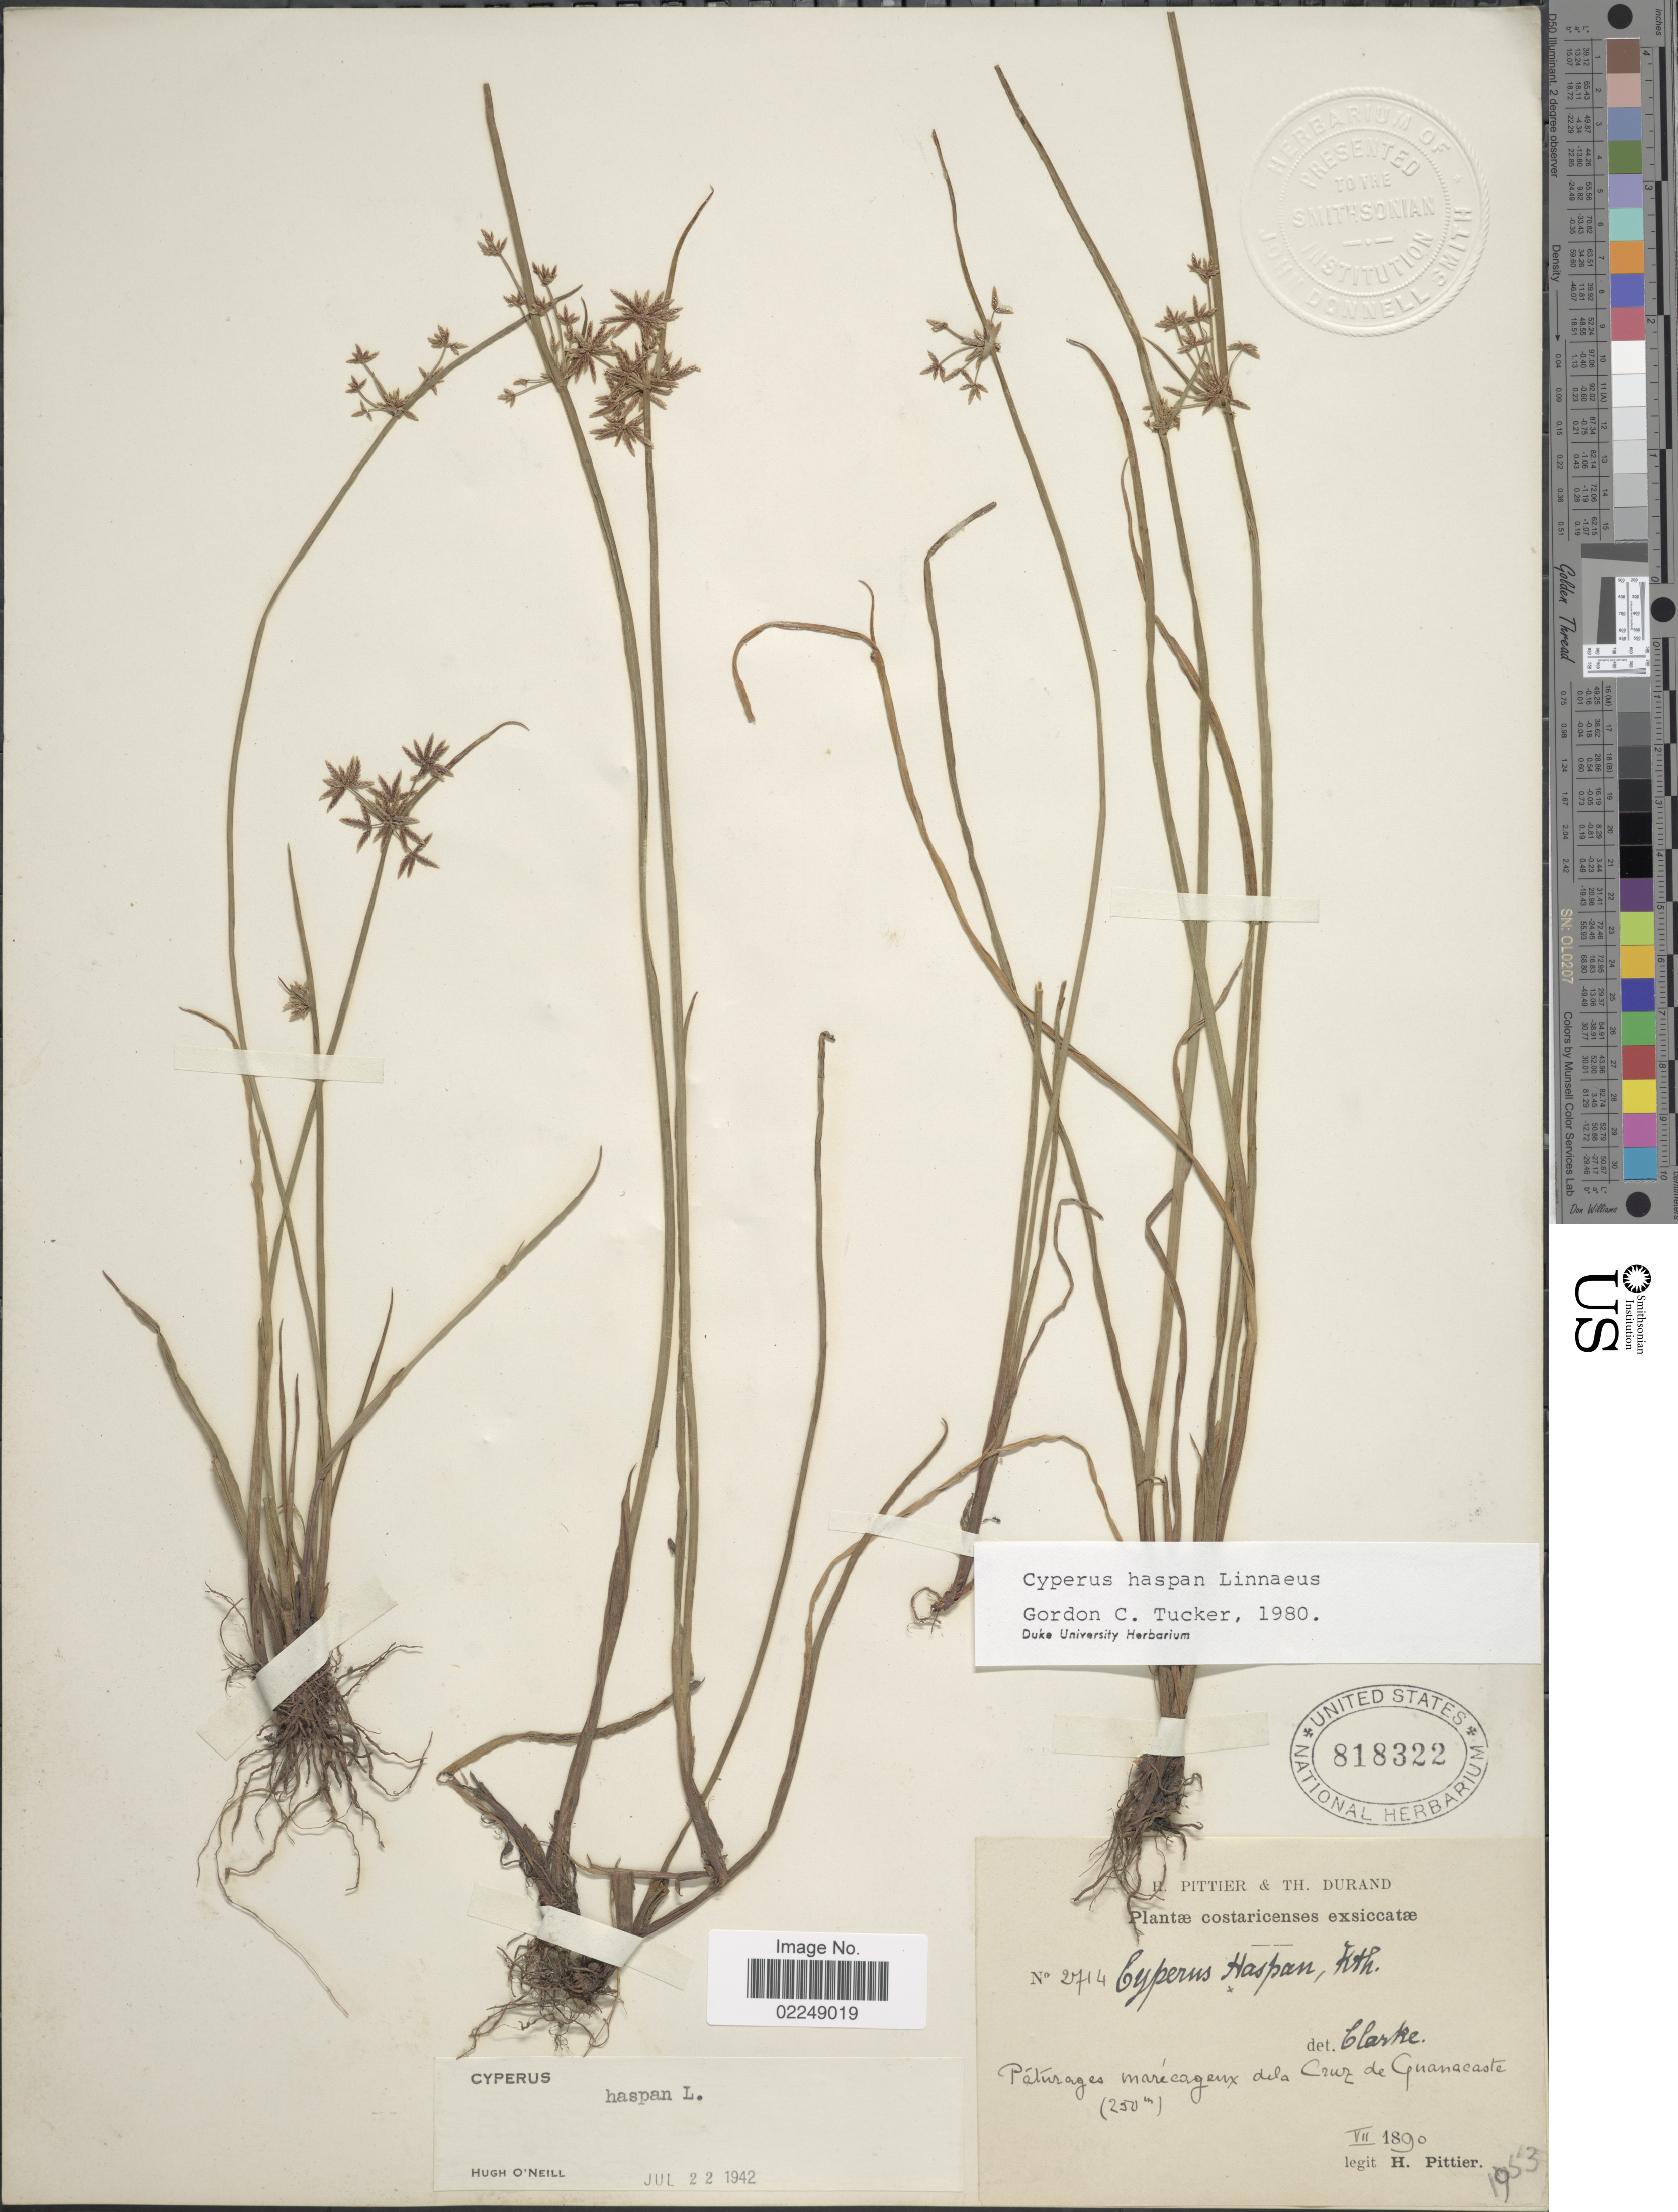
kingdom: Plantae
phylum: Tracheophyta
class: Liliopsida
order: Poales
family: Cyperaceae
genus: Cyperus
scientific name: Cyperus haspan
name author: L.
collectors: H. F. Pittier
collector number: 2714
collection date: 1890-07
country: Costa Rica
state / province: Guanacaste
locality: Paturages marecaqeux de la Cruz de Guanacaste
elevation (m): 250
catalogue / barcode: US 818322